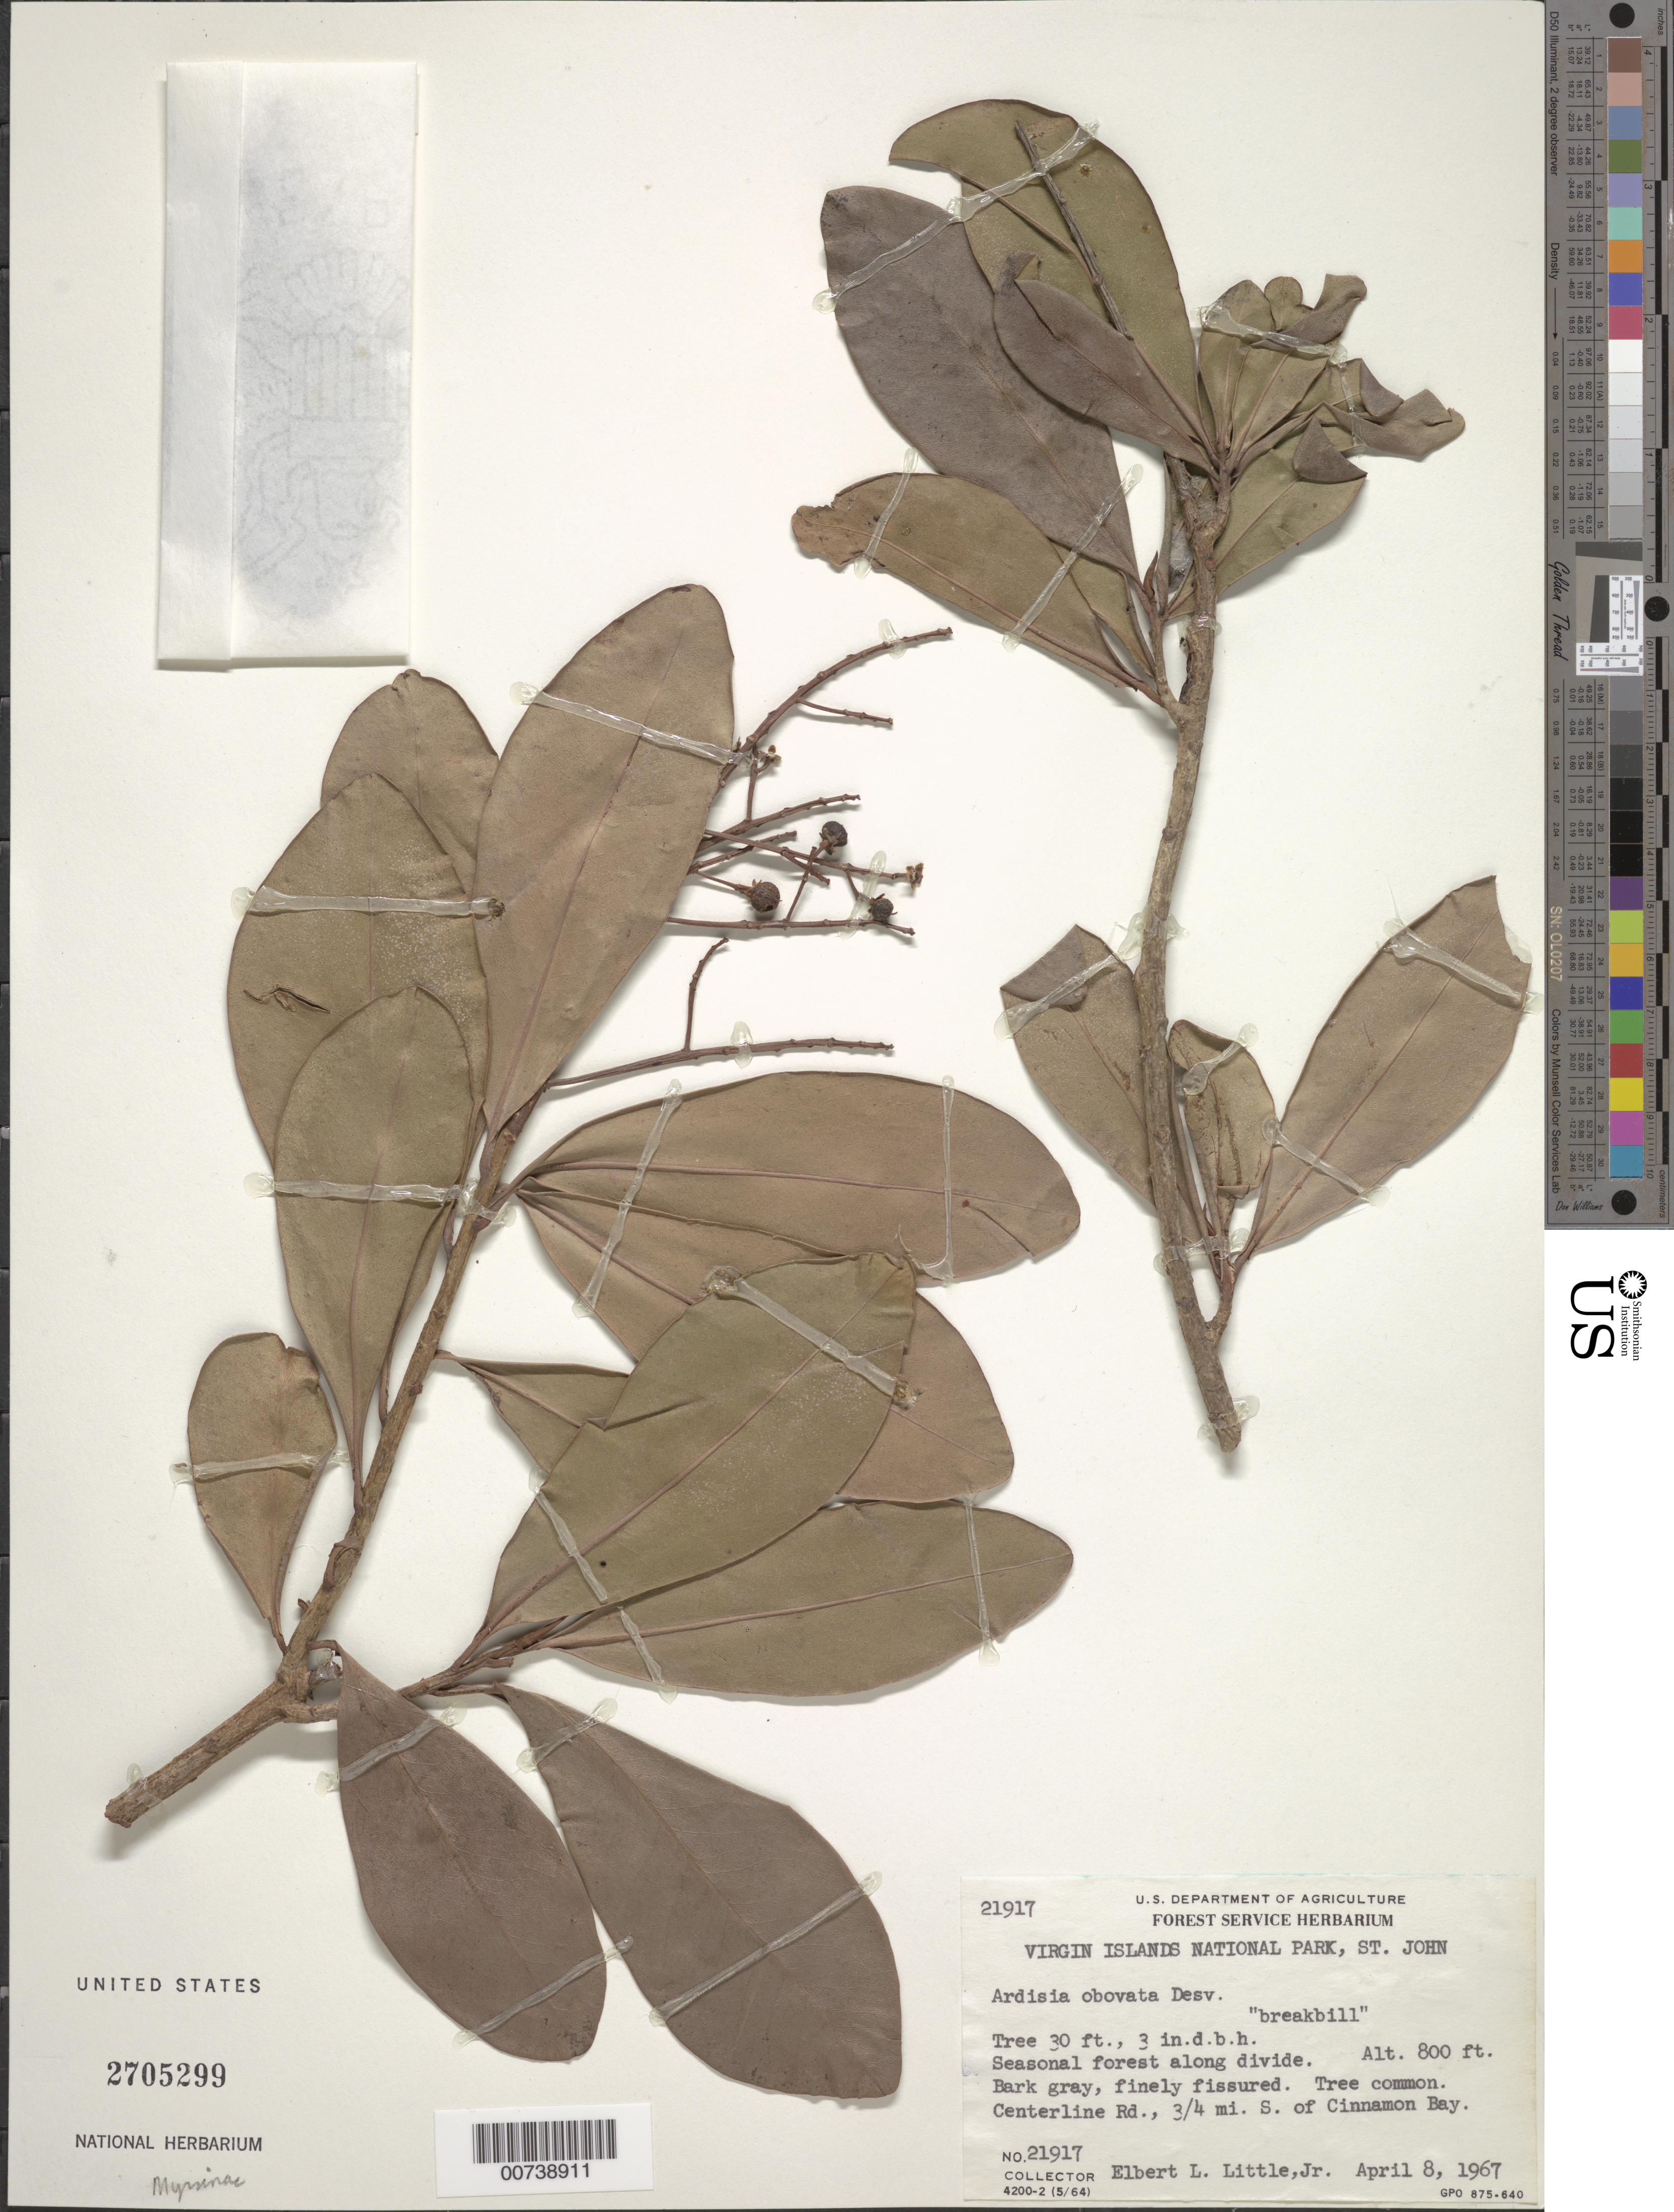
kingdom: Plantae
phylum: Tracheophyta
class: Magnoliopsida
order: Ericales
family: Primulaceae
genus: Ardisia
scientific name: Ardisia obovata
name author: Desv. ex Ham.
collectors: E. L. Little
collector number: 21917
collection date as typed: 08 Apr 1967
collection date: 1967-04-08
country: U.S. Virgin Islands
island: St. John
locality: Centerline Rd., 3/4 miles South of Cinnamon Bay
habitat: Seasonal Forest along divide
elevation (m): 244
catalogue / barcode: US 2705299